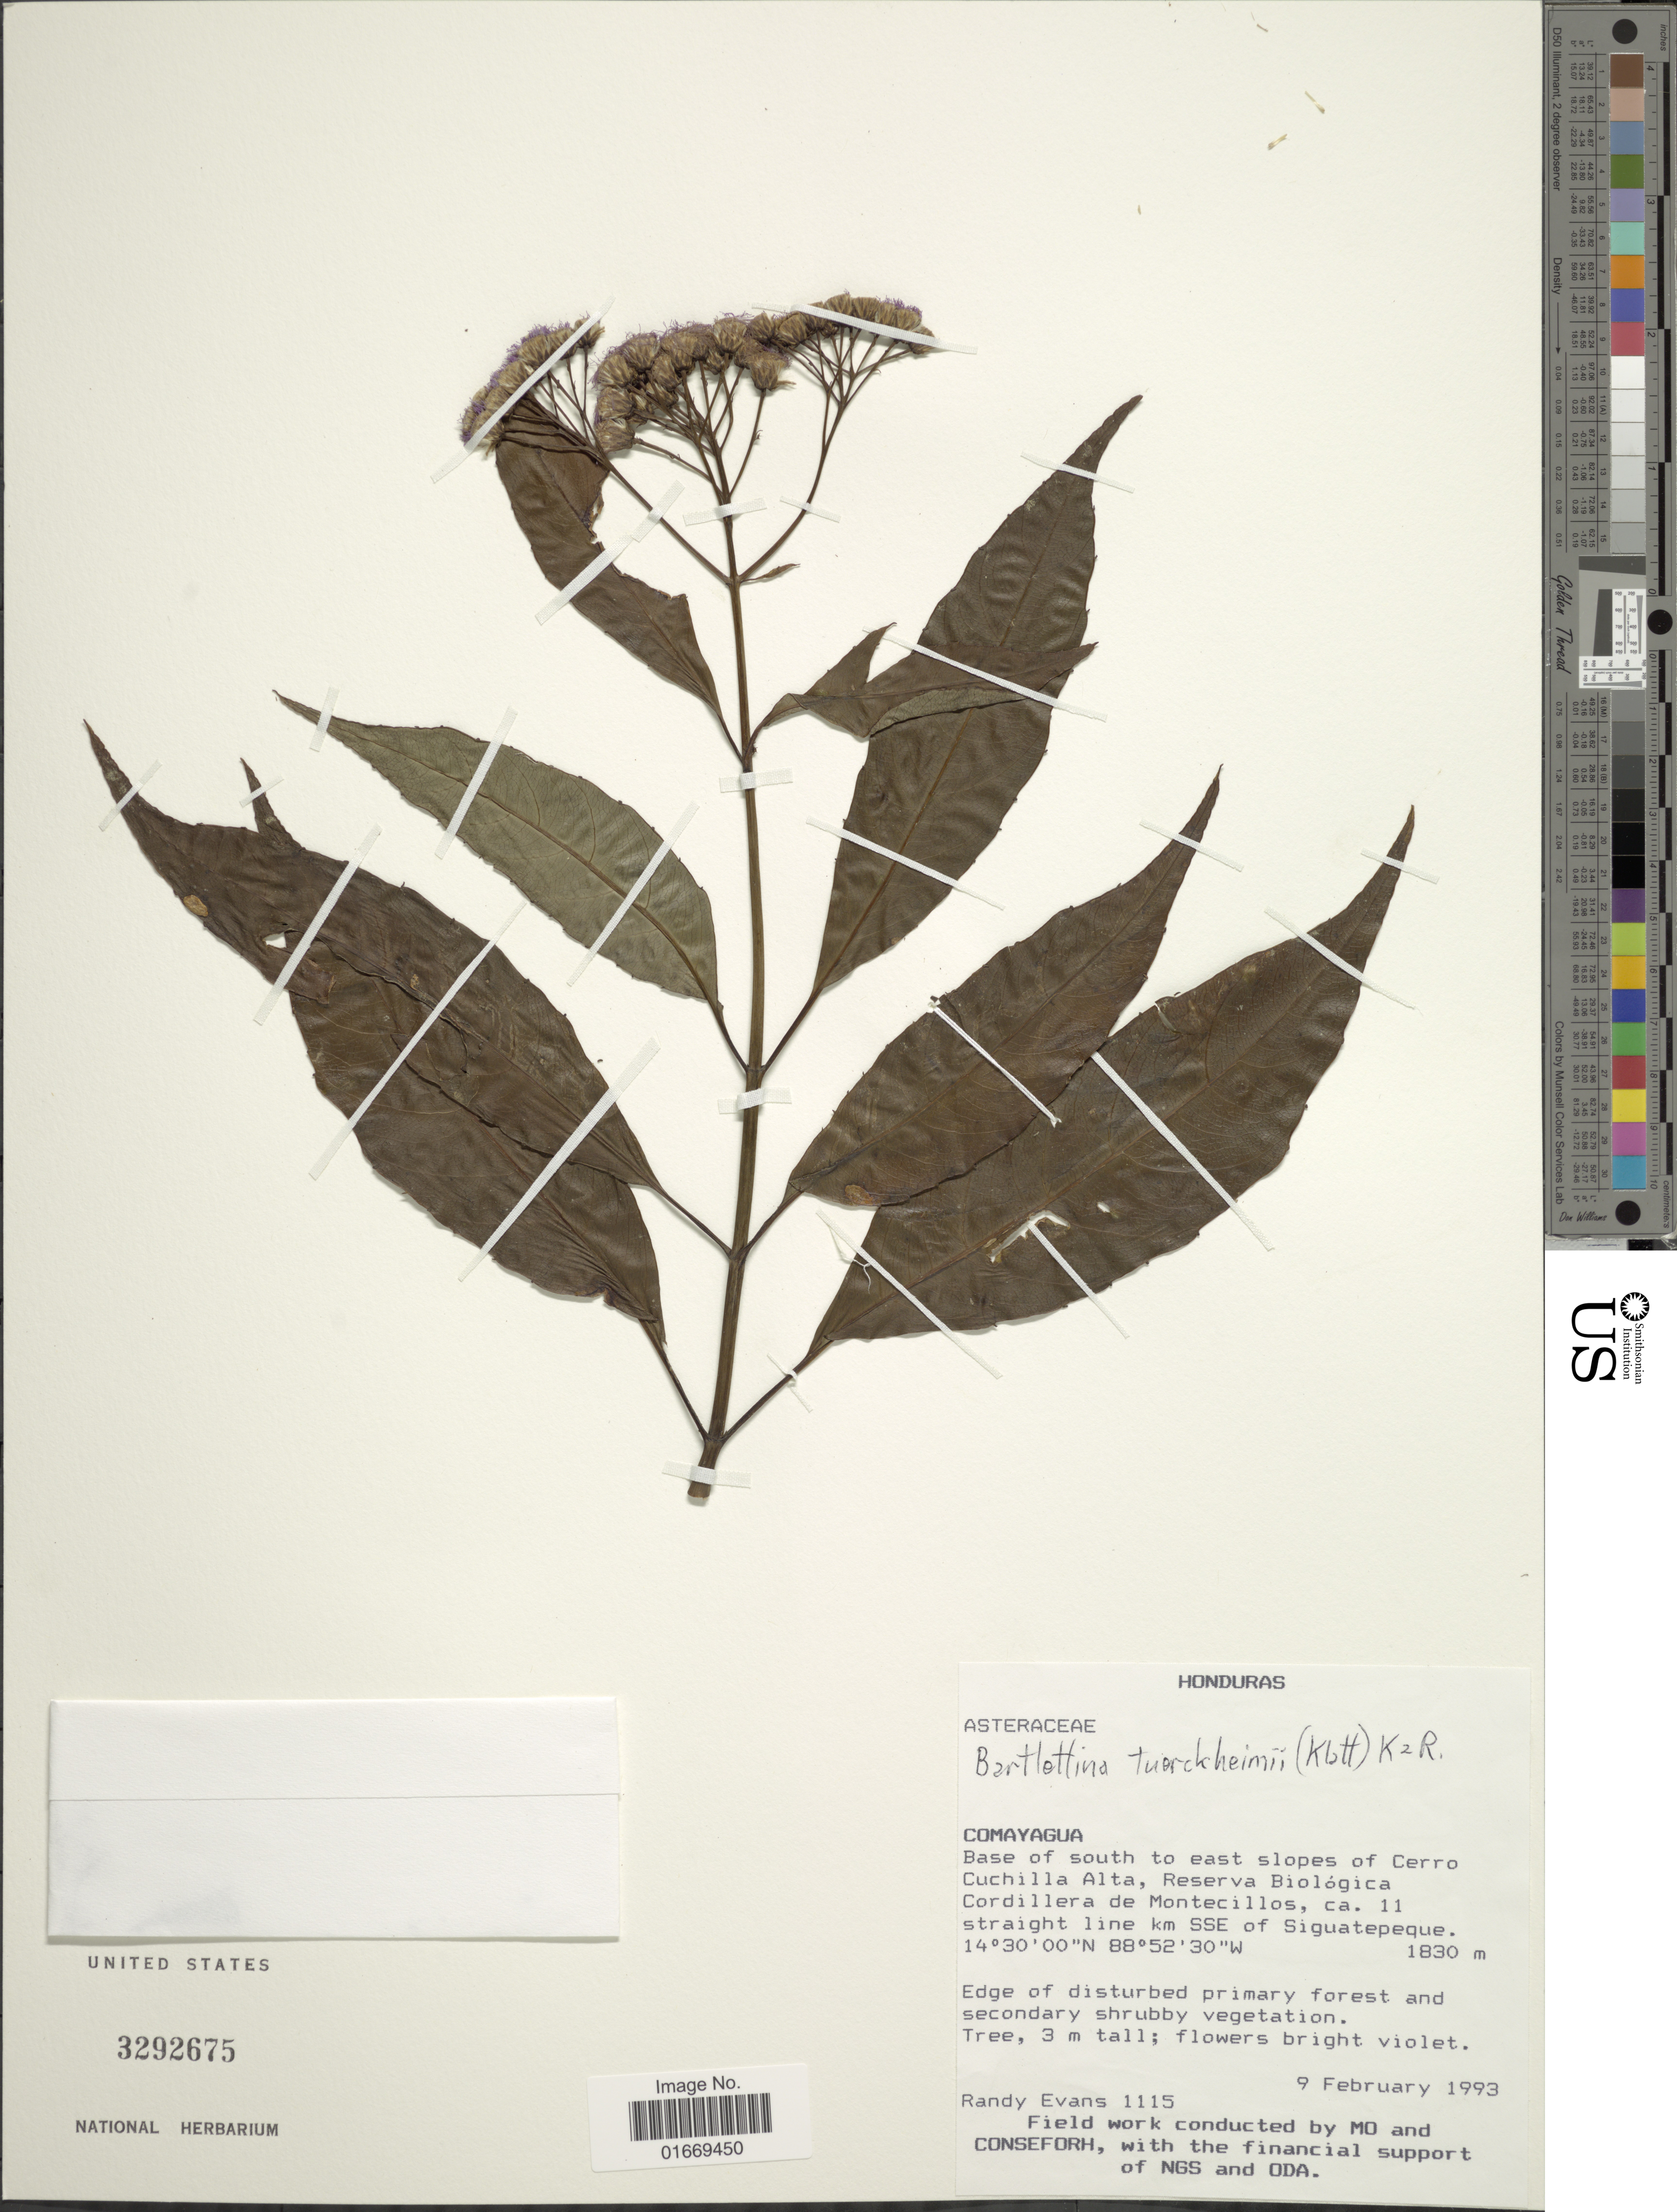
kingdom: Plantae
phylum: Tracheophyta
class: Magnoliopsida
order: Asterales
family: Asteraceae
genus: Bartlettina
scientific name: Bartlettina tuerckheimii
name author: (Klatt) R.M. King & H. Rob.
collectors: R. Evans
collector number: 1115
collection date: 1993-02-09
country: Honduras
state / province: Comayagua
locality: Base of south to east slopes of Cerro Cuchilla Alta, Reserva Biológica Cordillera de Montecillos, ca. 11 straight line km SSE of Siguatepeque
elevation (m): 1830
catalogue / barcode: US 3292675